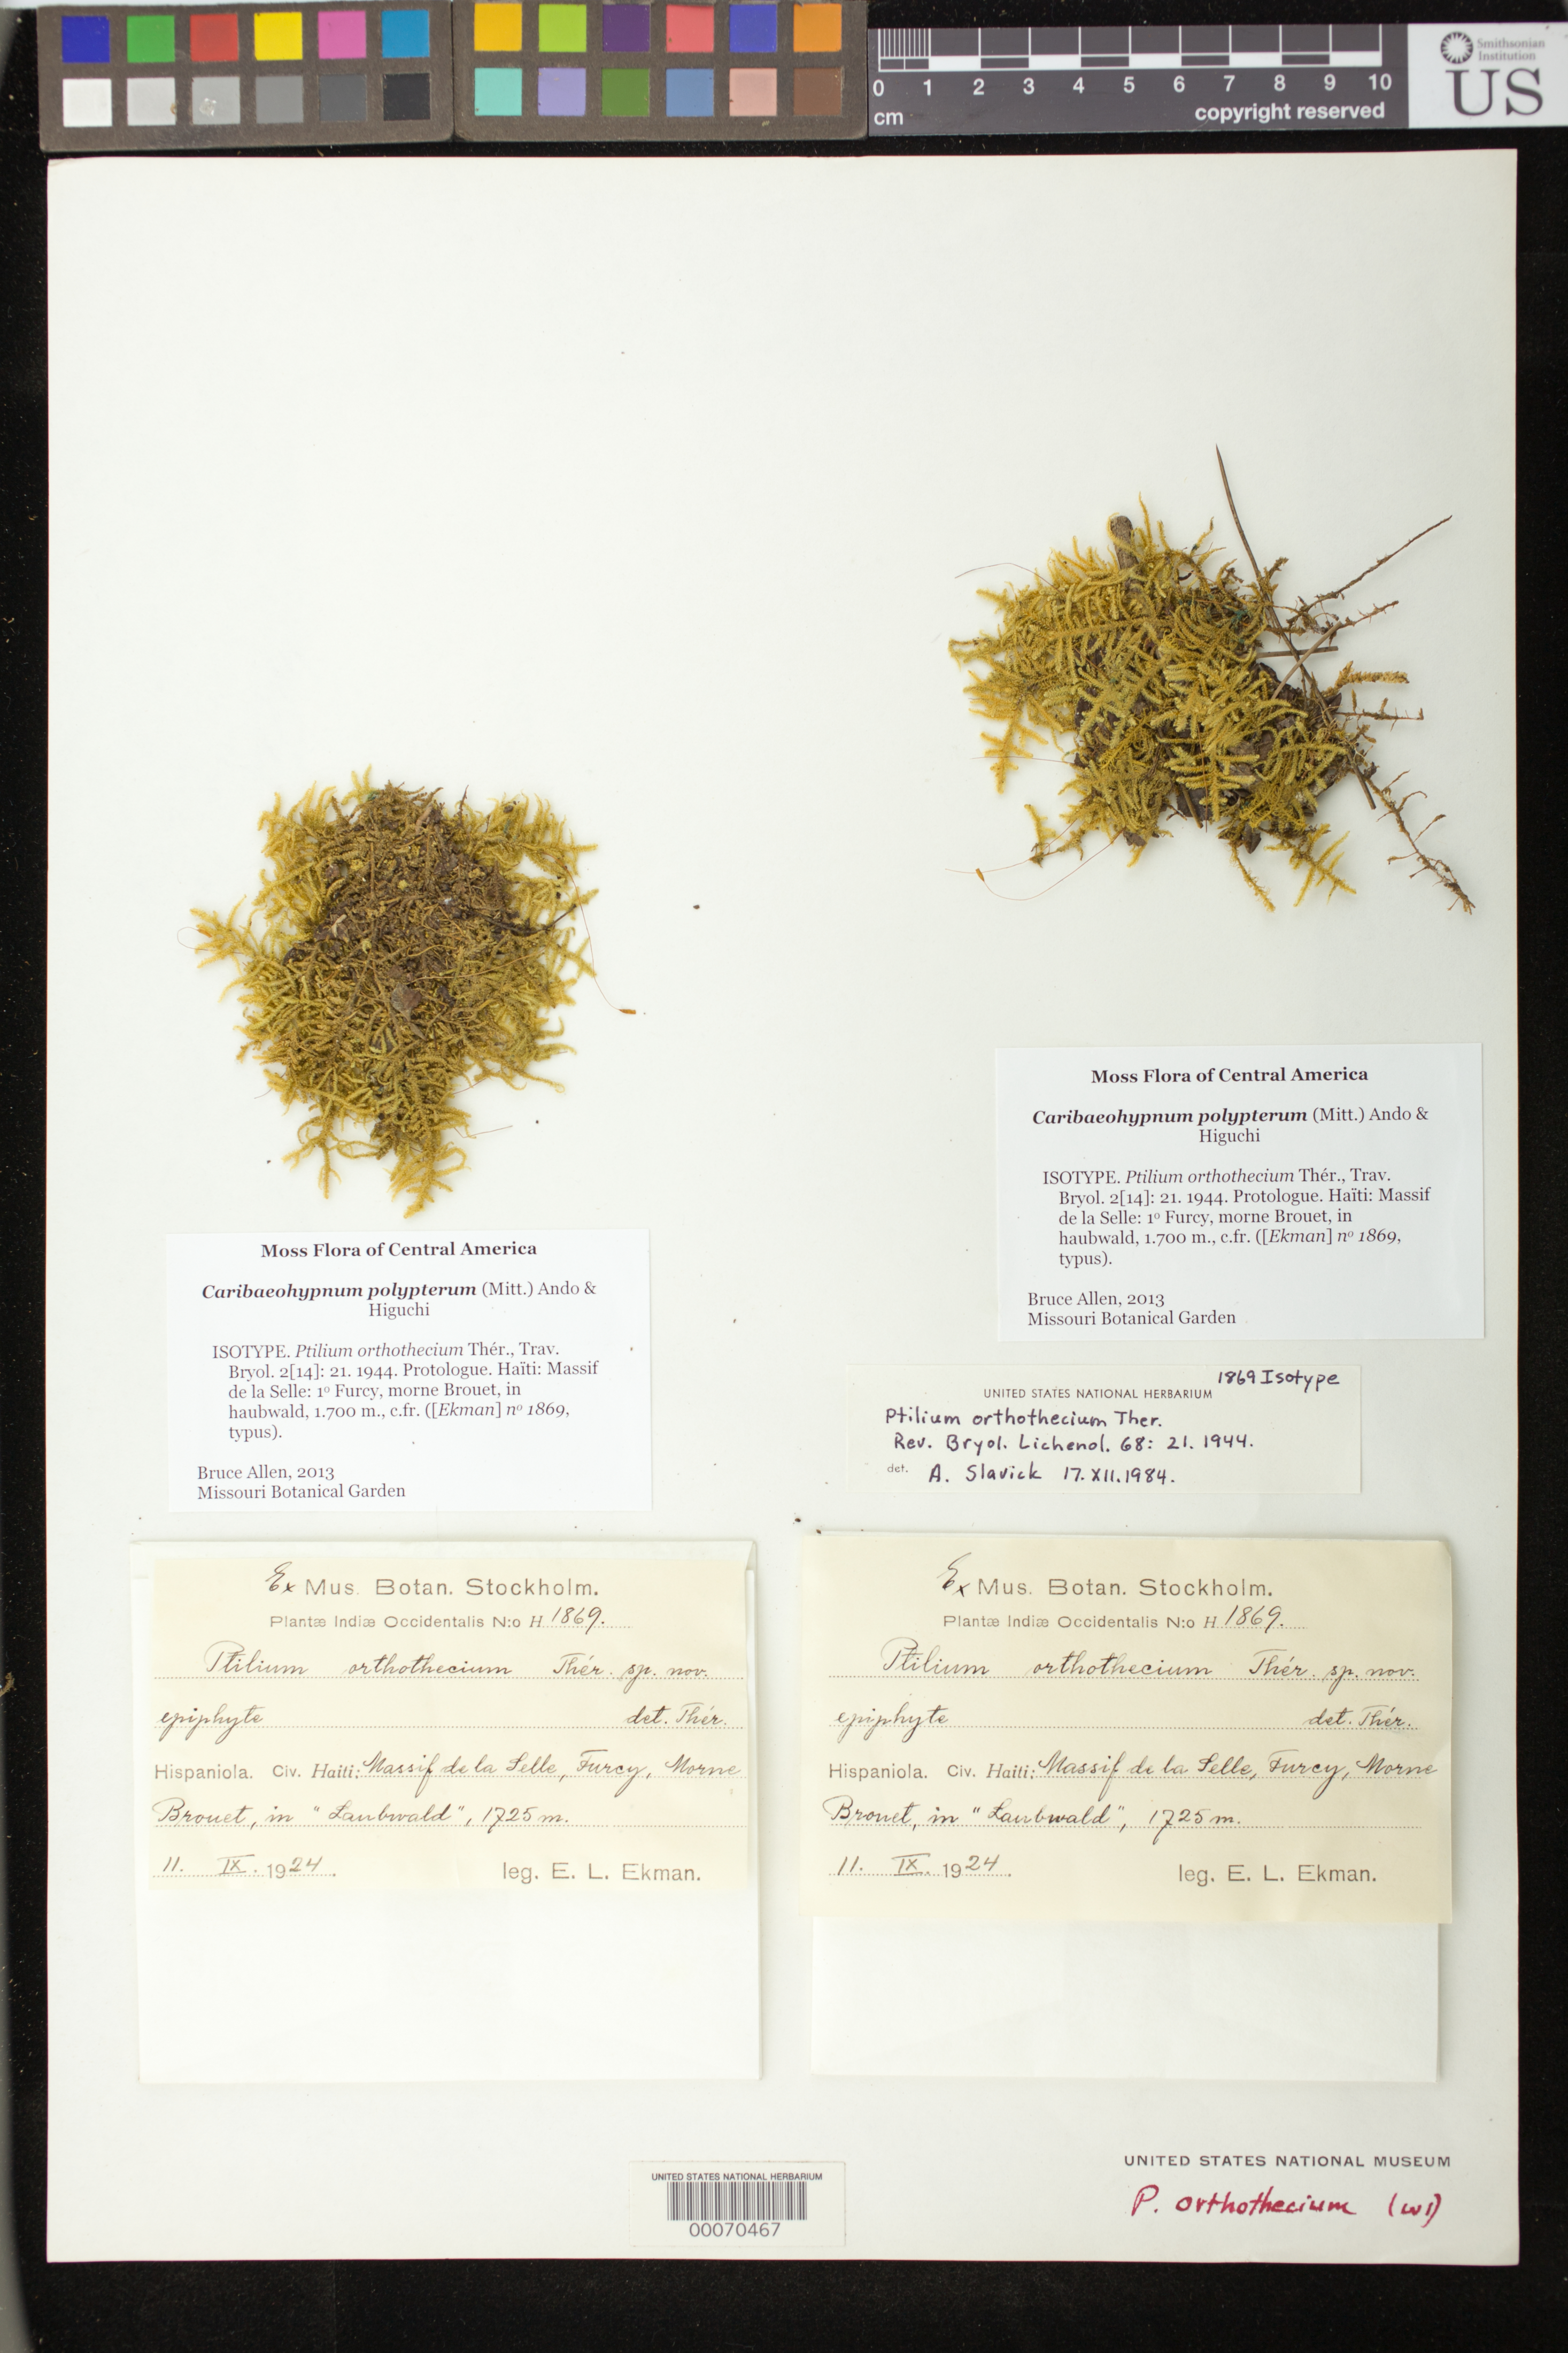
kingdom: Plantae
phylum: Bryophyta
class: Bryopsida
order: Hypnales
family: Pylaisiaceae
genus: Ptilium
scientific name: Ptilium orthothecium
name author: Thér.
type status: Isotype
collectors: E. L. Ekman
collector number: Pl. Ind. Occ. H1869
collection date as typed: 11. IX. 1924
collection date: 1924-09-11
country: Haiti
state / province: Ouest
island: Hispaniola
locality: Massif de La Selle, Furcy, Morne Brouet.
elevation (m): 1725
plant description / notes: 2 packets mounted on same sheet (same data on both labels)